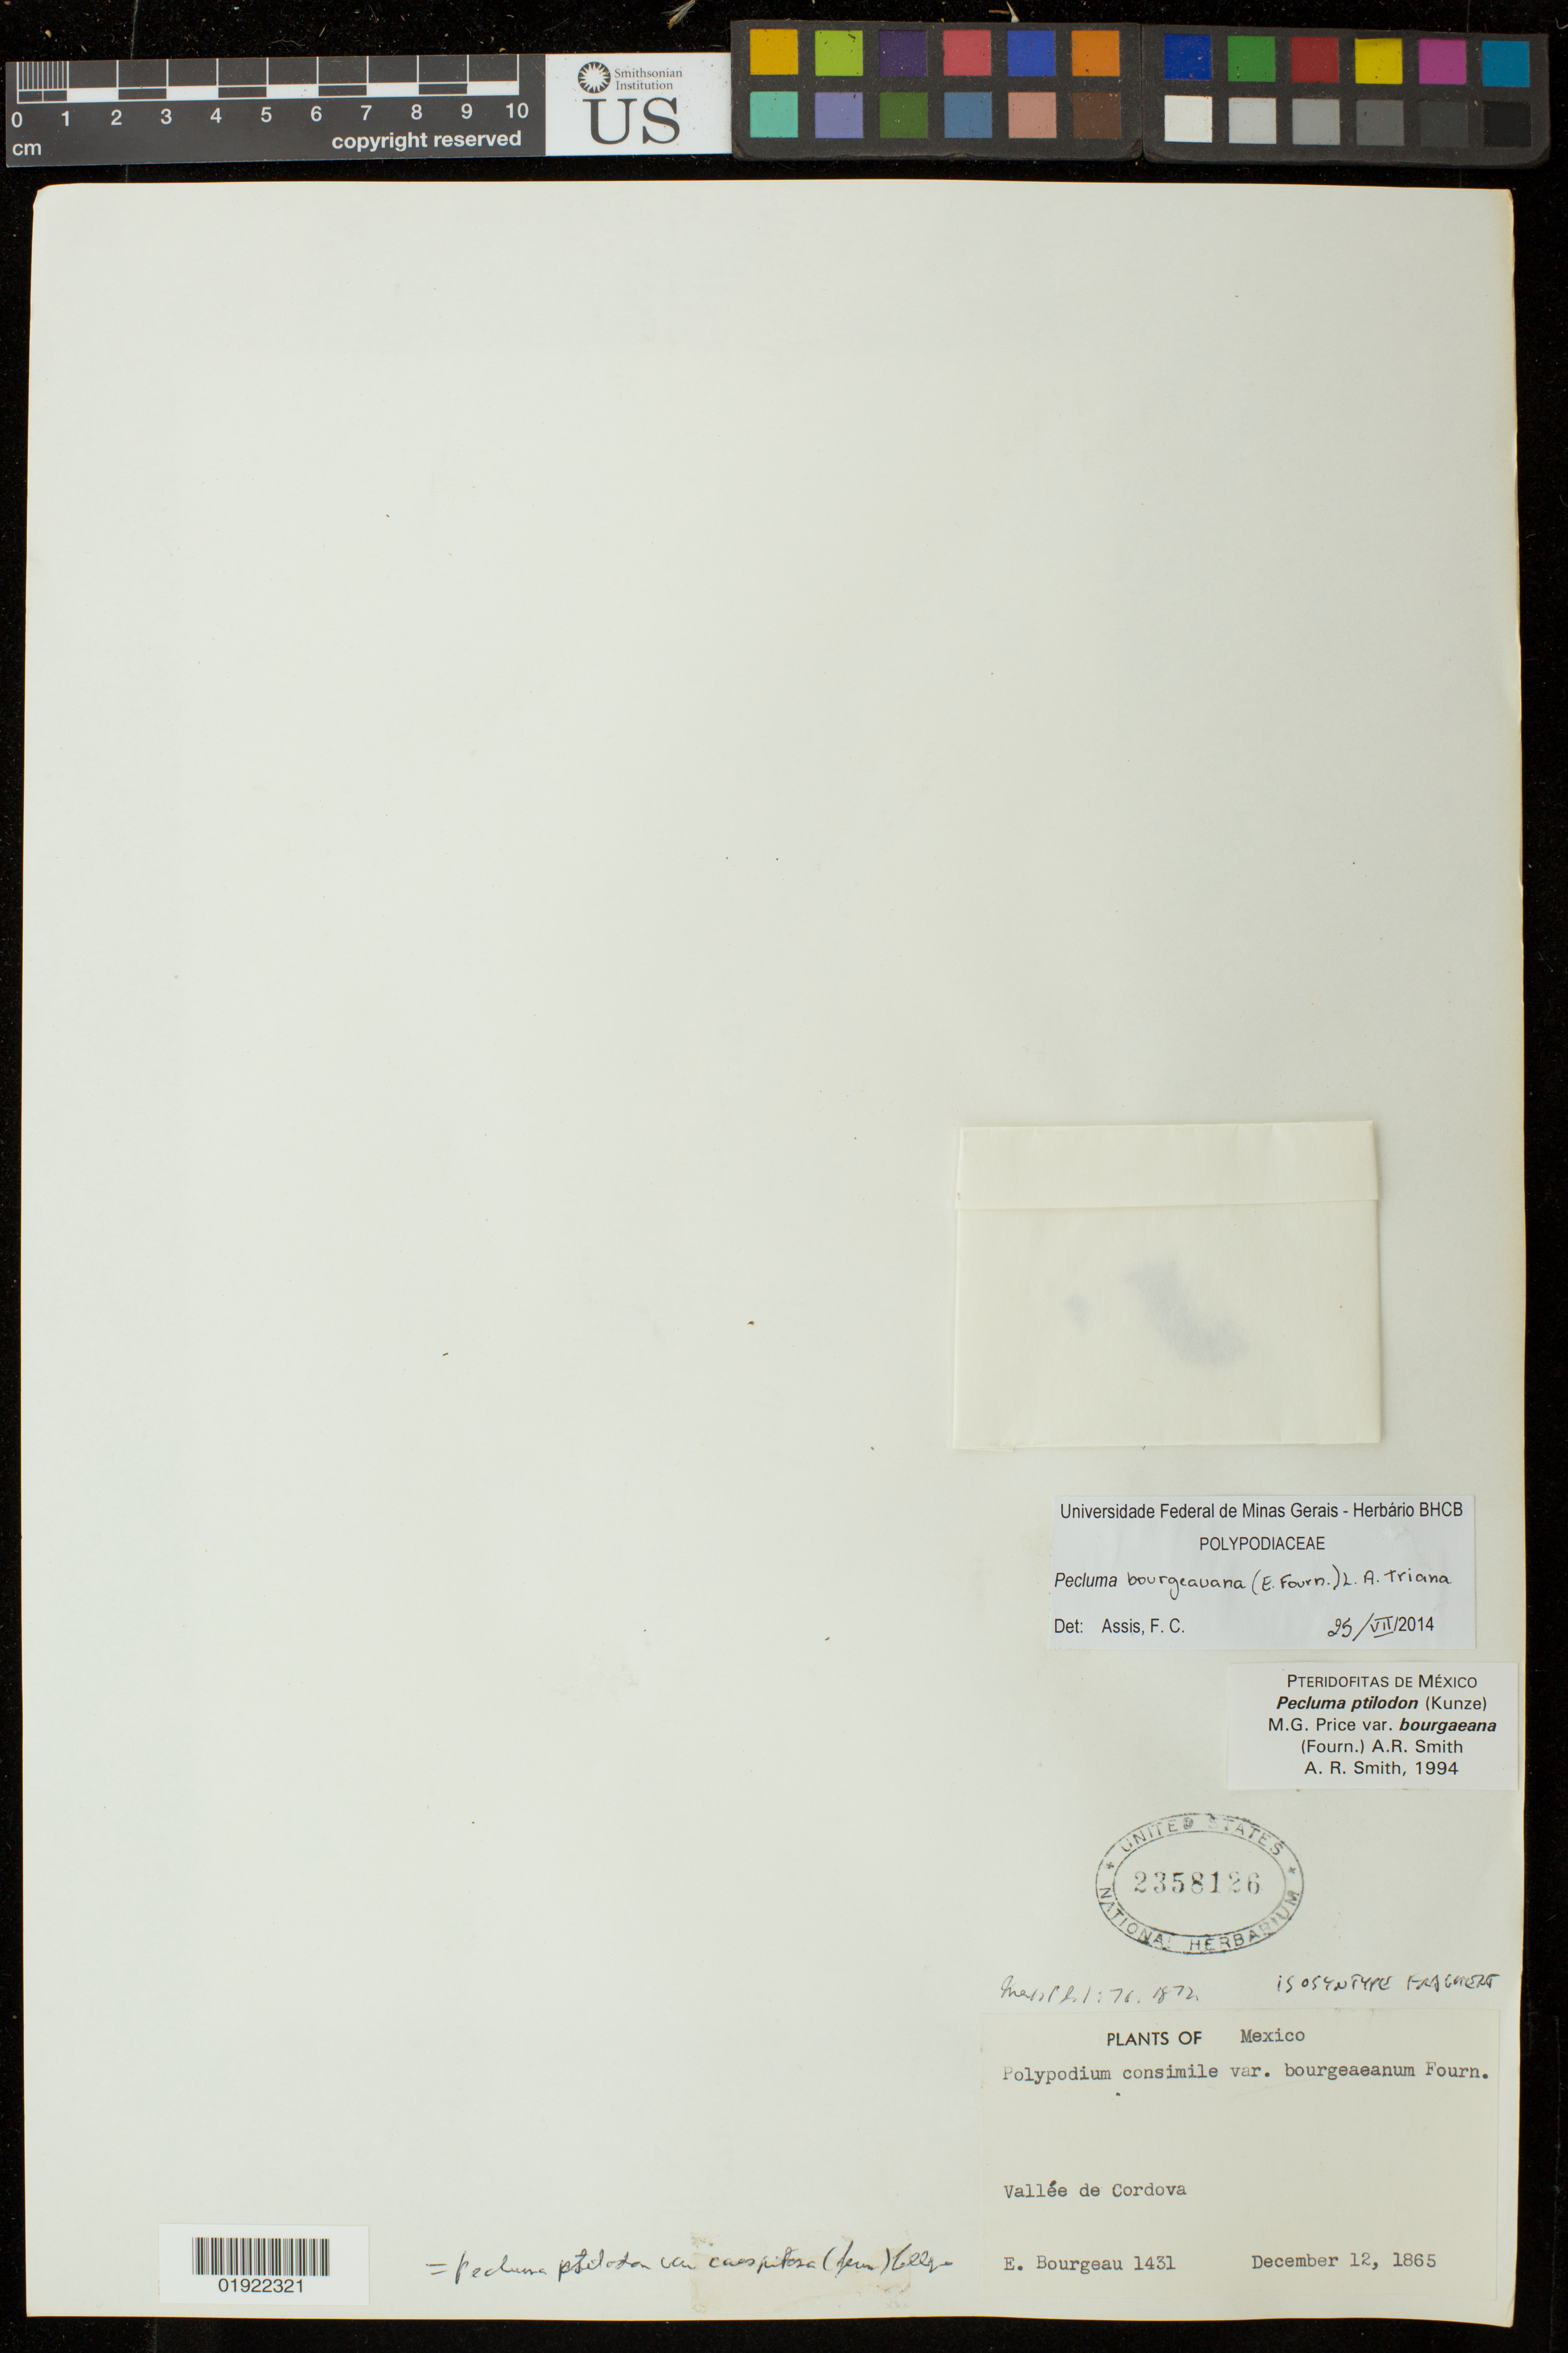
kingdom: Plantae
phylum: Tracheophyta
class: Polypodiopsida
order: Polypodiales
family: Polypodiaceae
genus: Pecluma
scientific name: Pecluma bourgeauana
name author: Triana-Moreno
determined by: Assis, F. C.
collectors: E. Bourgeau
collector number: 1431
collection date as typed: December 12, 1865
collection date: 1865-12-12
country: Mexico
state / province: Chiapas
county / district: Chiapa de Corzo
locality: Vallee de Cordova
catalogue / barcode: US 2358126